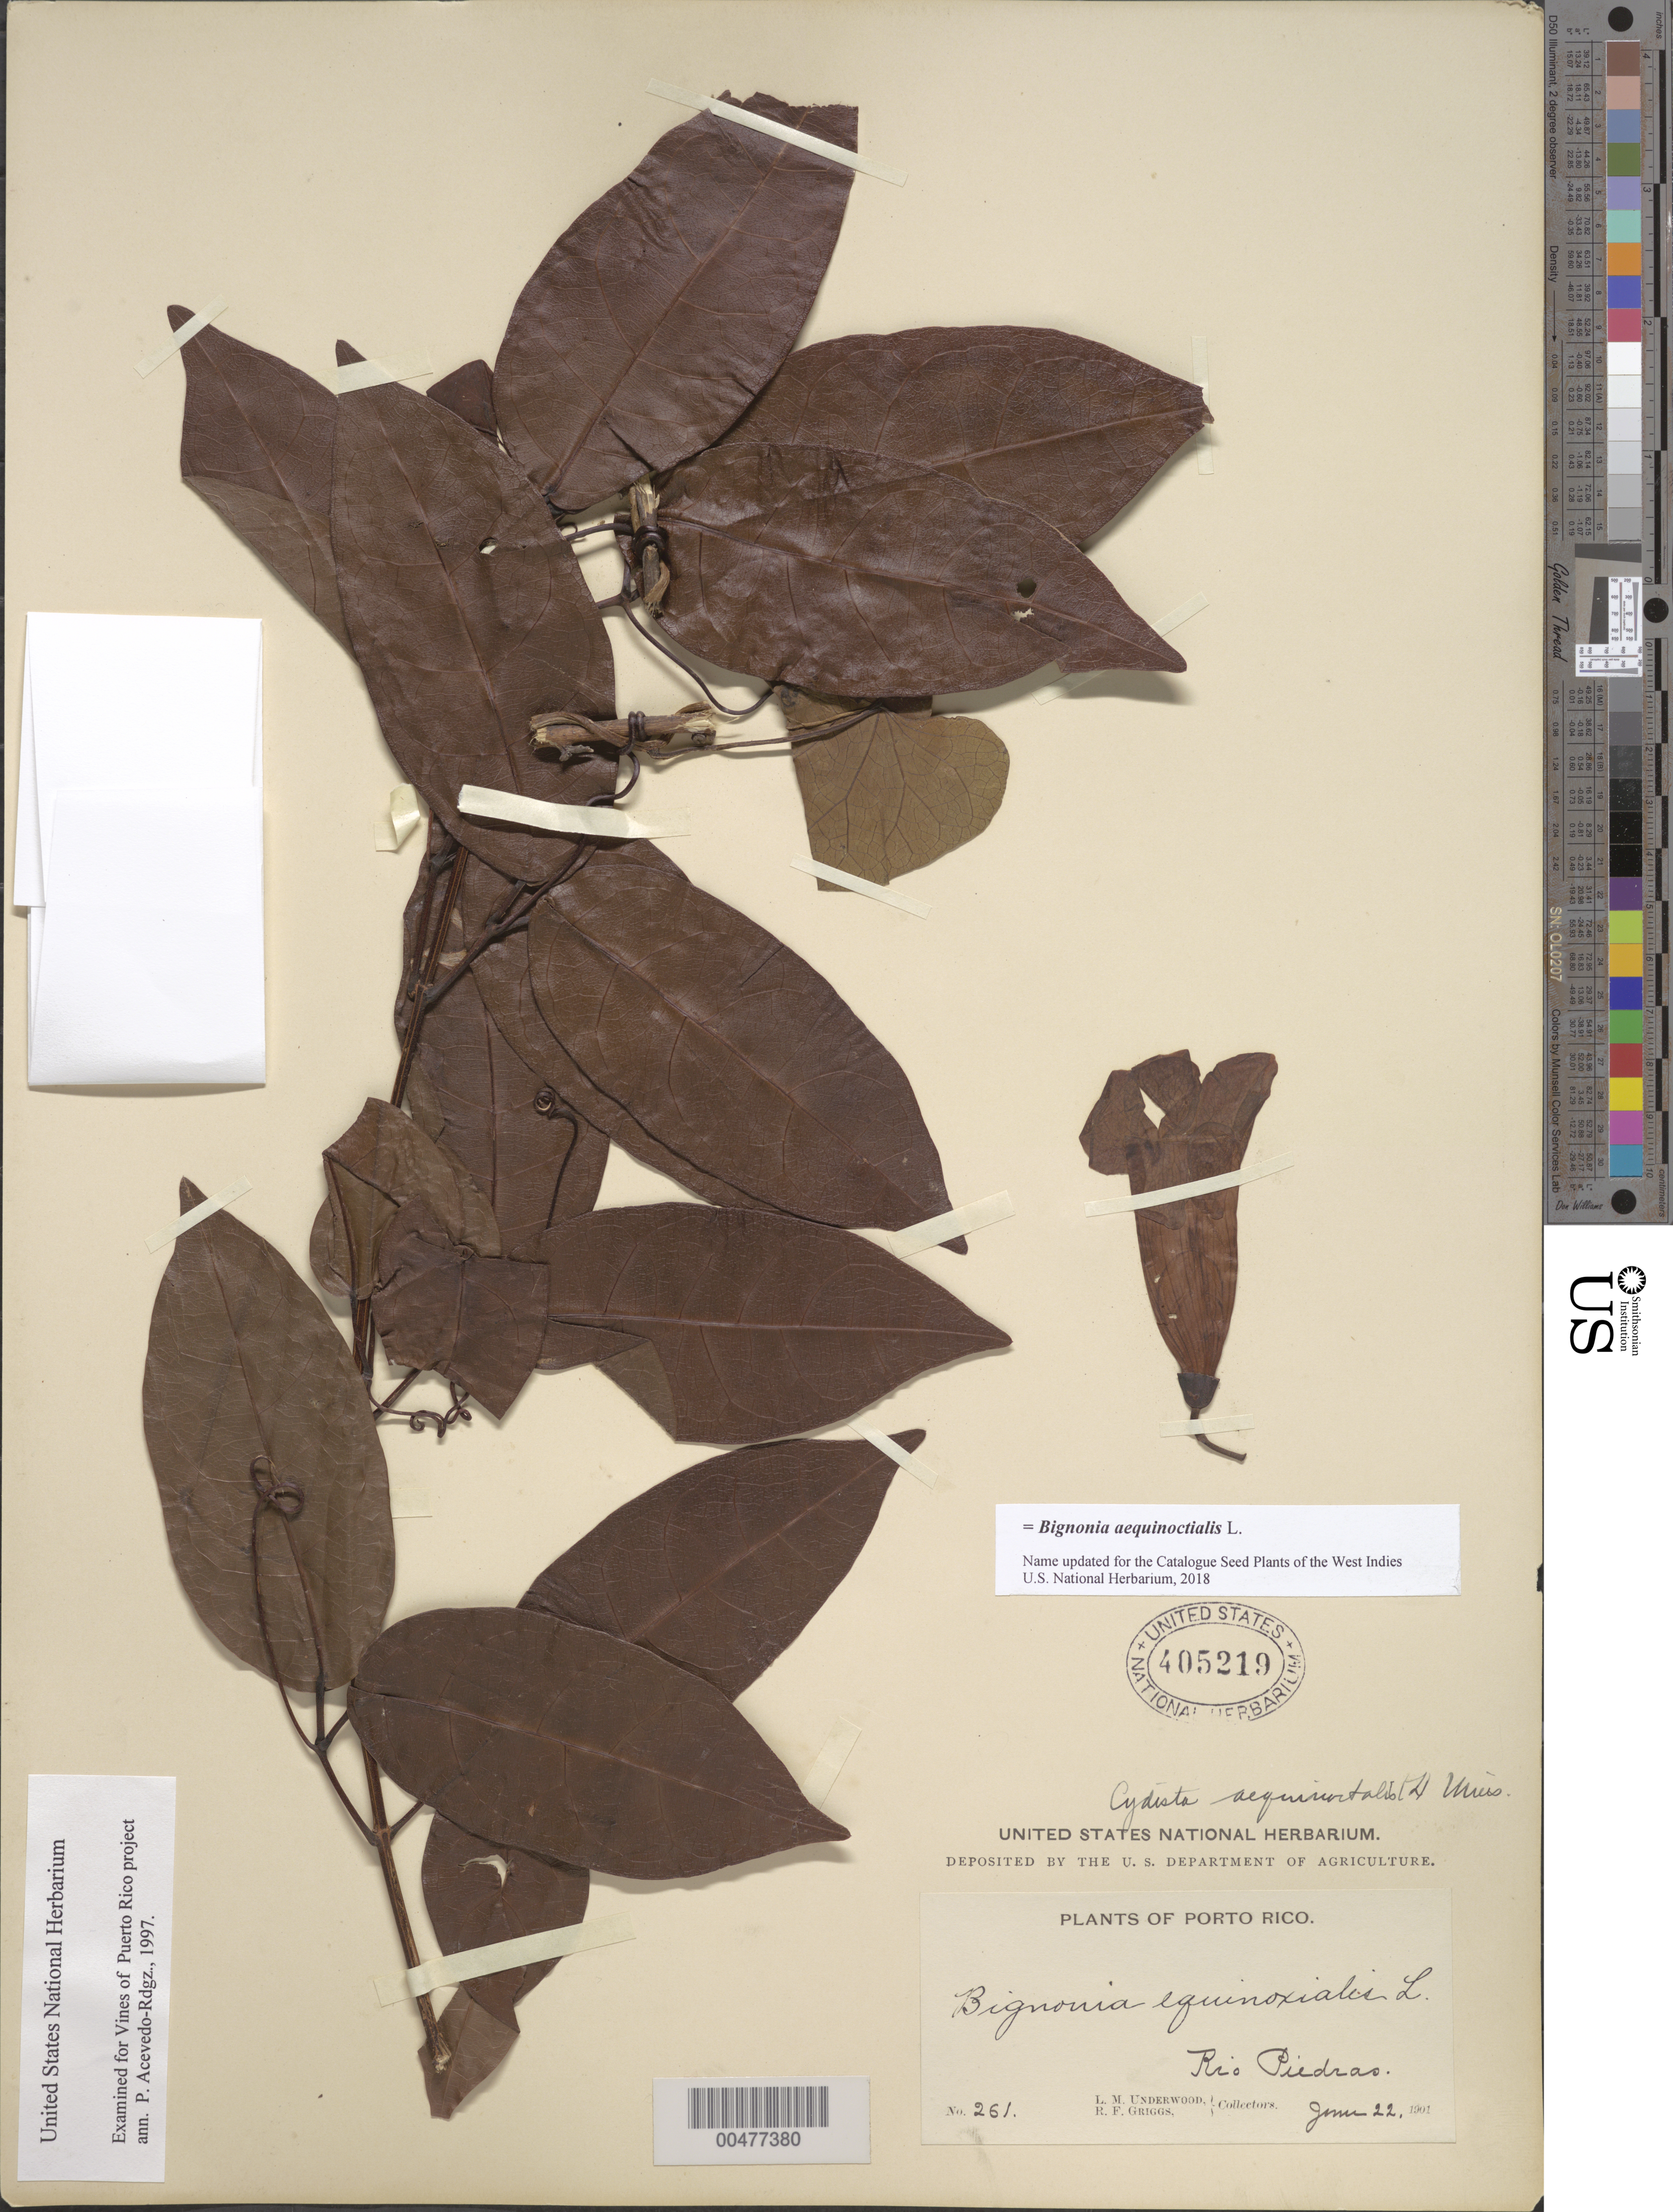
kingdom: Plantae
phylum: Tracheophyta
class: Magnoliopsida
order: Lamiales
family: Bignoniaceae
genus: Bignonia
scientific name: Bignonia aequinoctialis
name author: L.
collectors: L. M. Underwood & R. F. Griggs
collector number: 261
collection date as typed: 22 Jun 1901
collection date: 1901-06-22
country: Puerto Rico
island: Greater Antilles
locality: Rio Piedras [San Juan]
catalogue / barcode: US 405219